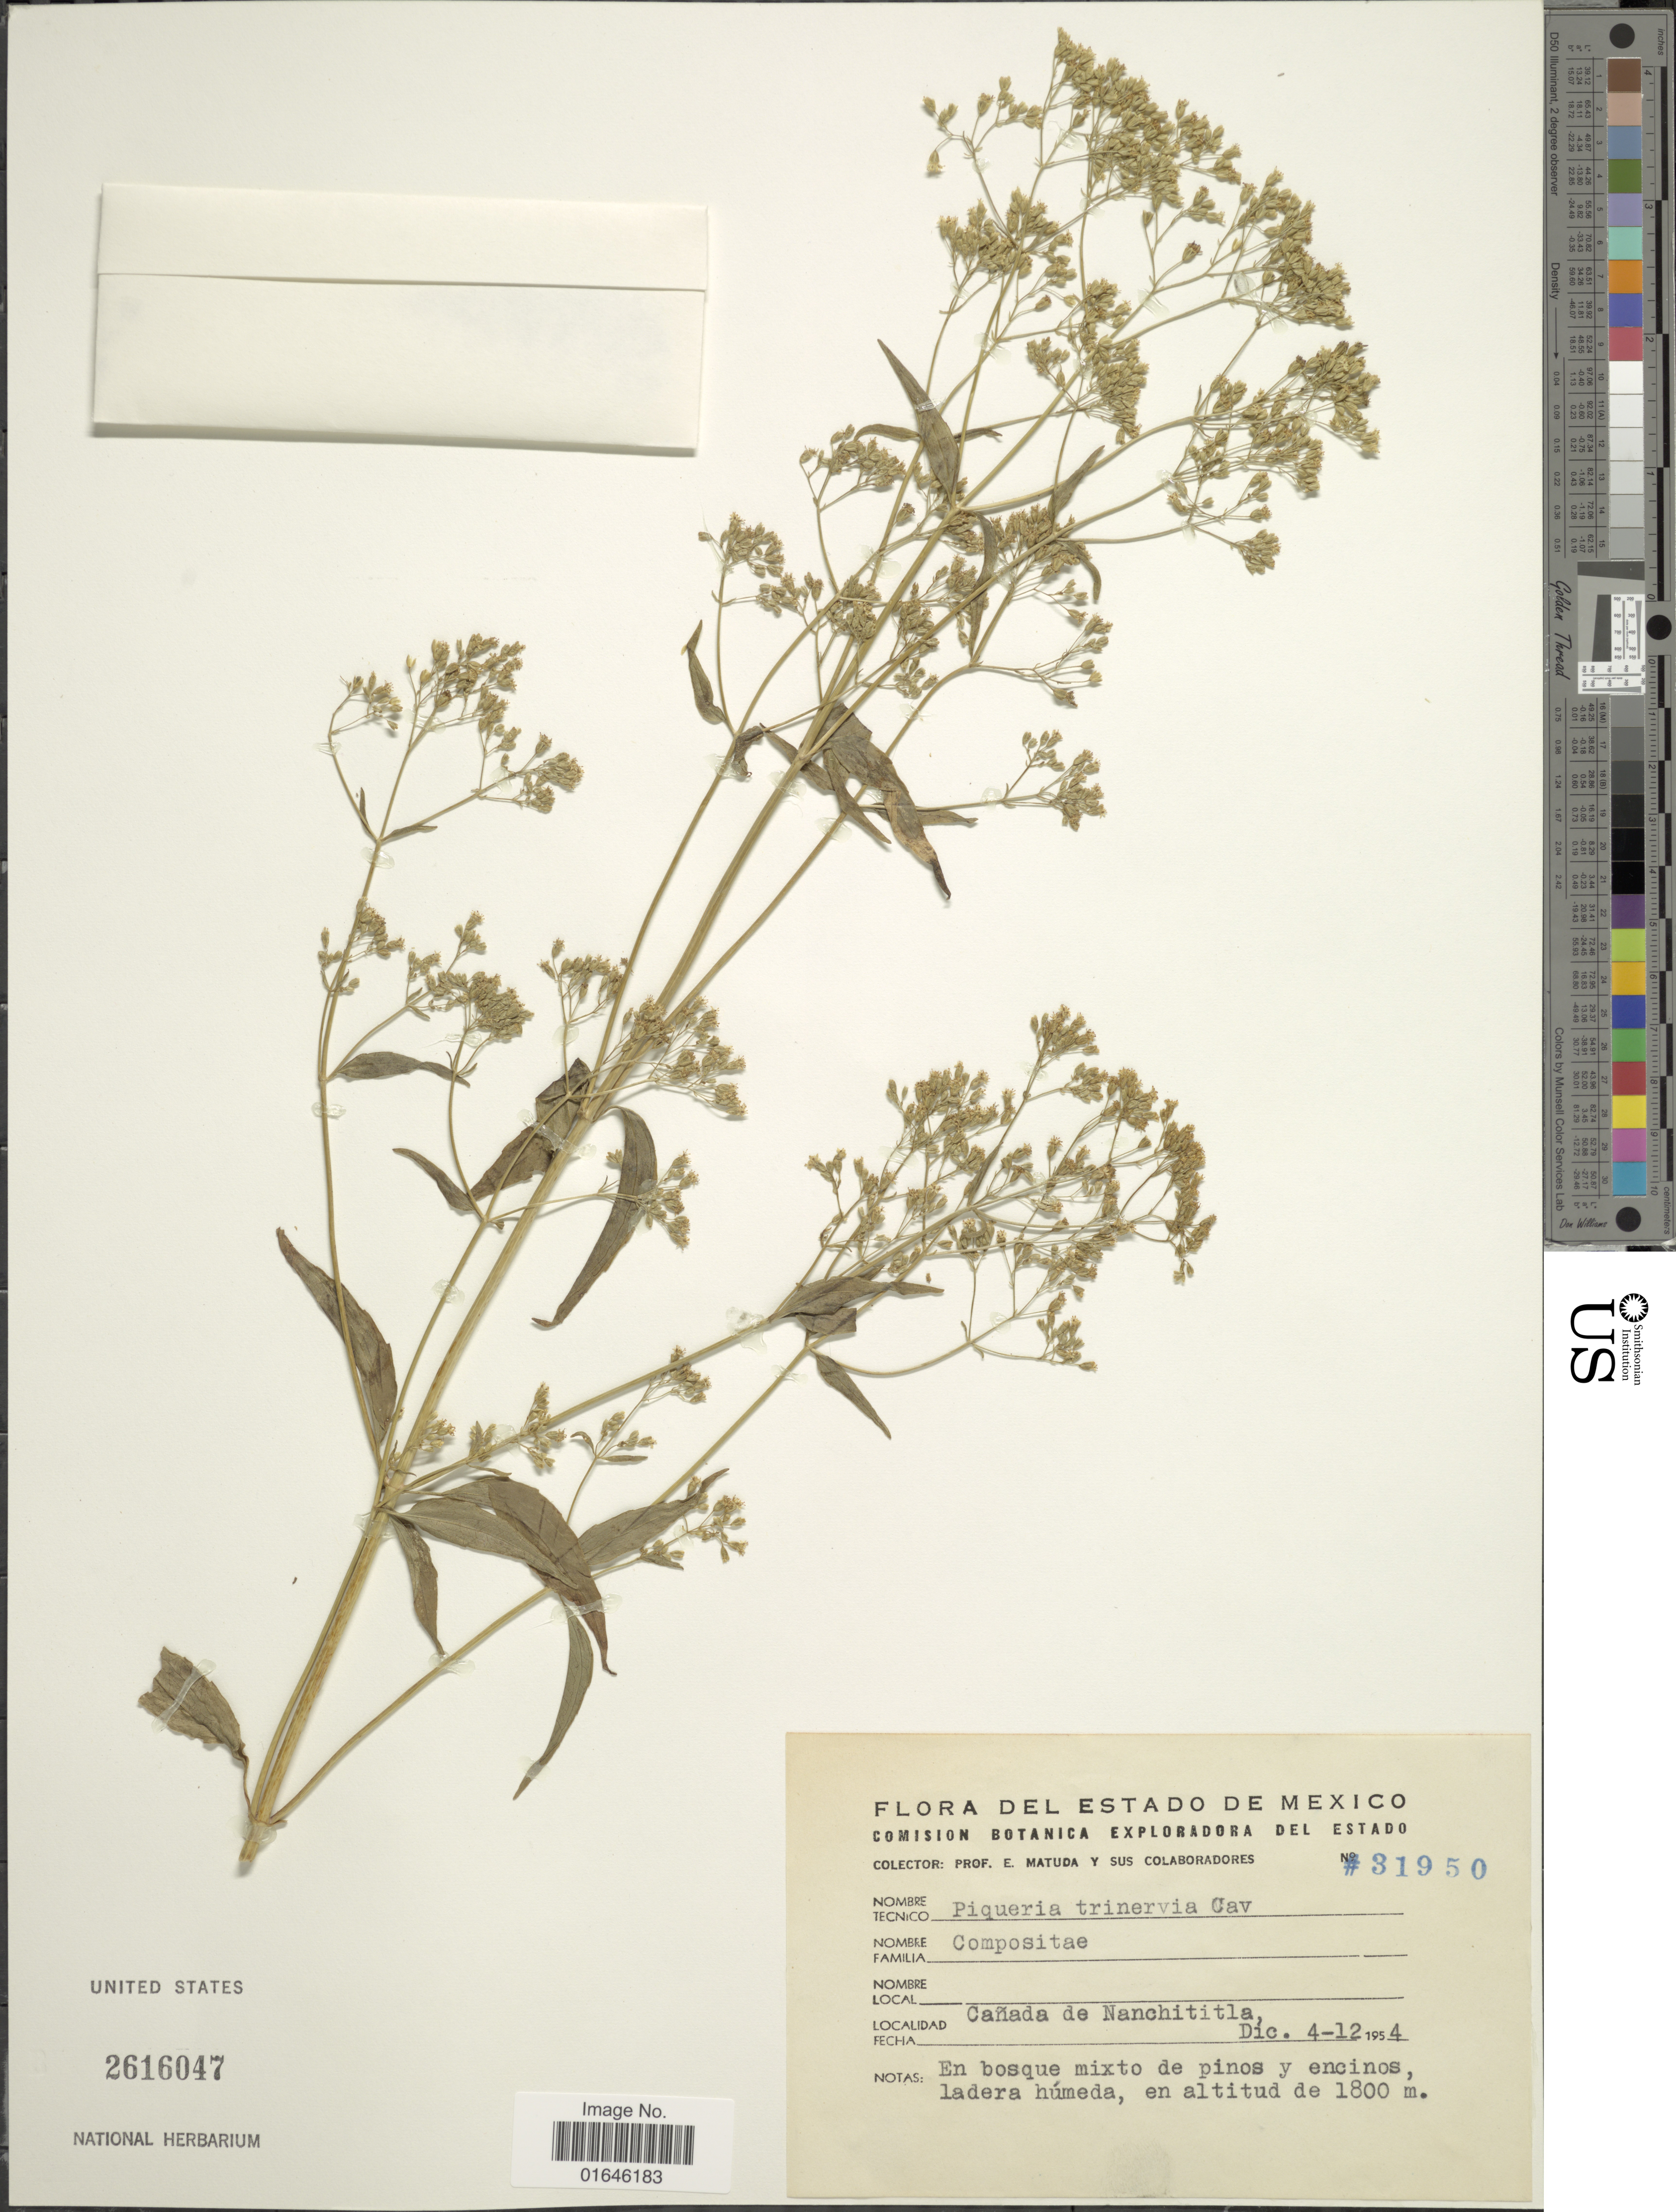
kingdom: Plantae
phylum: Tracheophyta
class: Magnoliopsida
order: Asterales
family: Asteraceae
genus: Piqueria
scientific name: Piqueria trinervia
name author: Cav.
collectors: E. Matuda & et al.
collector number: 31950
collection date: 1954-12-04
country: Mexico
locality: Cañada de Nanchititla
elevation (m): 1800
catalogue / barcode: US 2616047